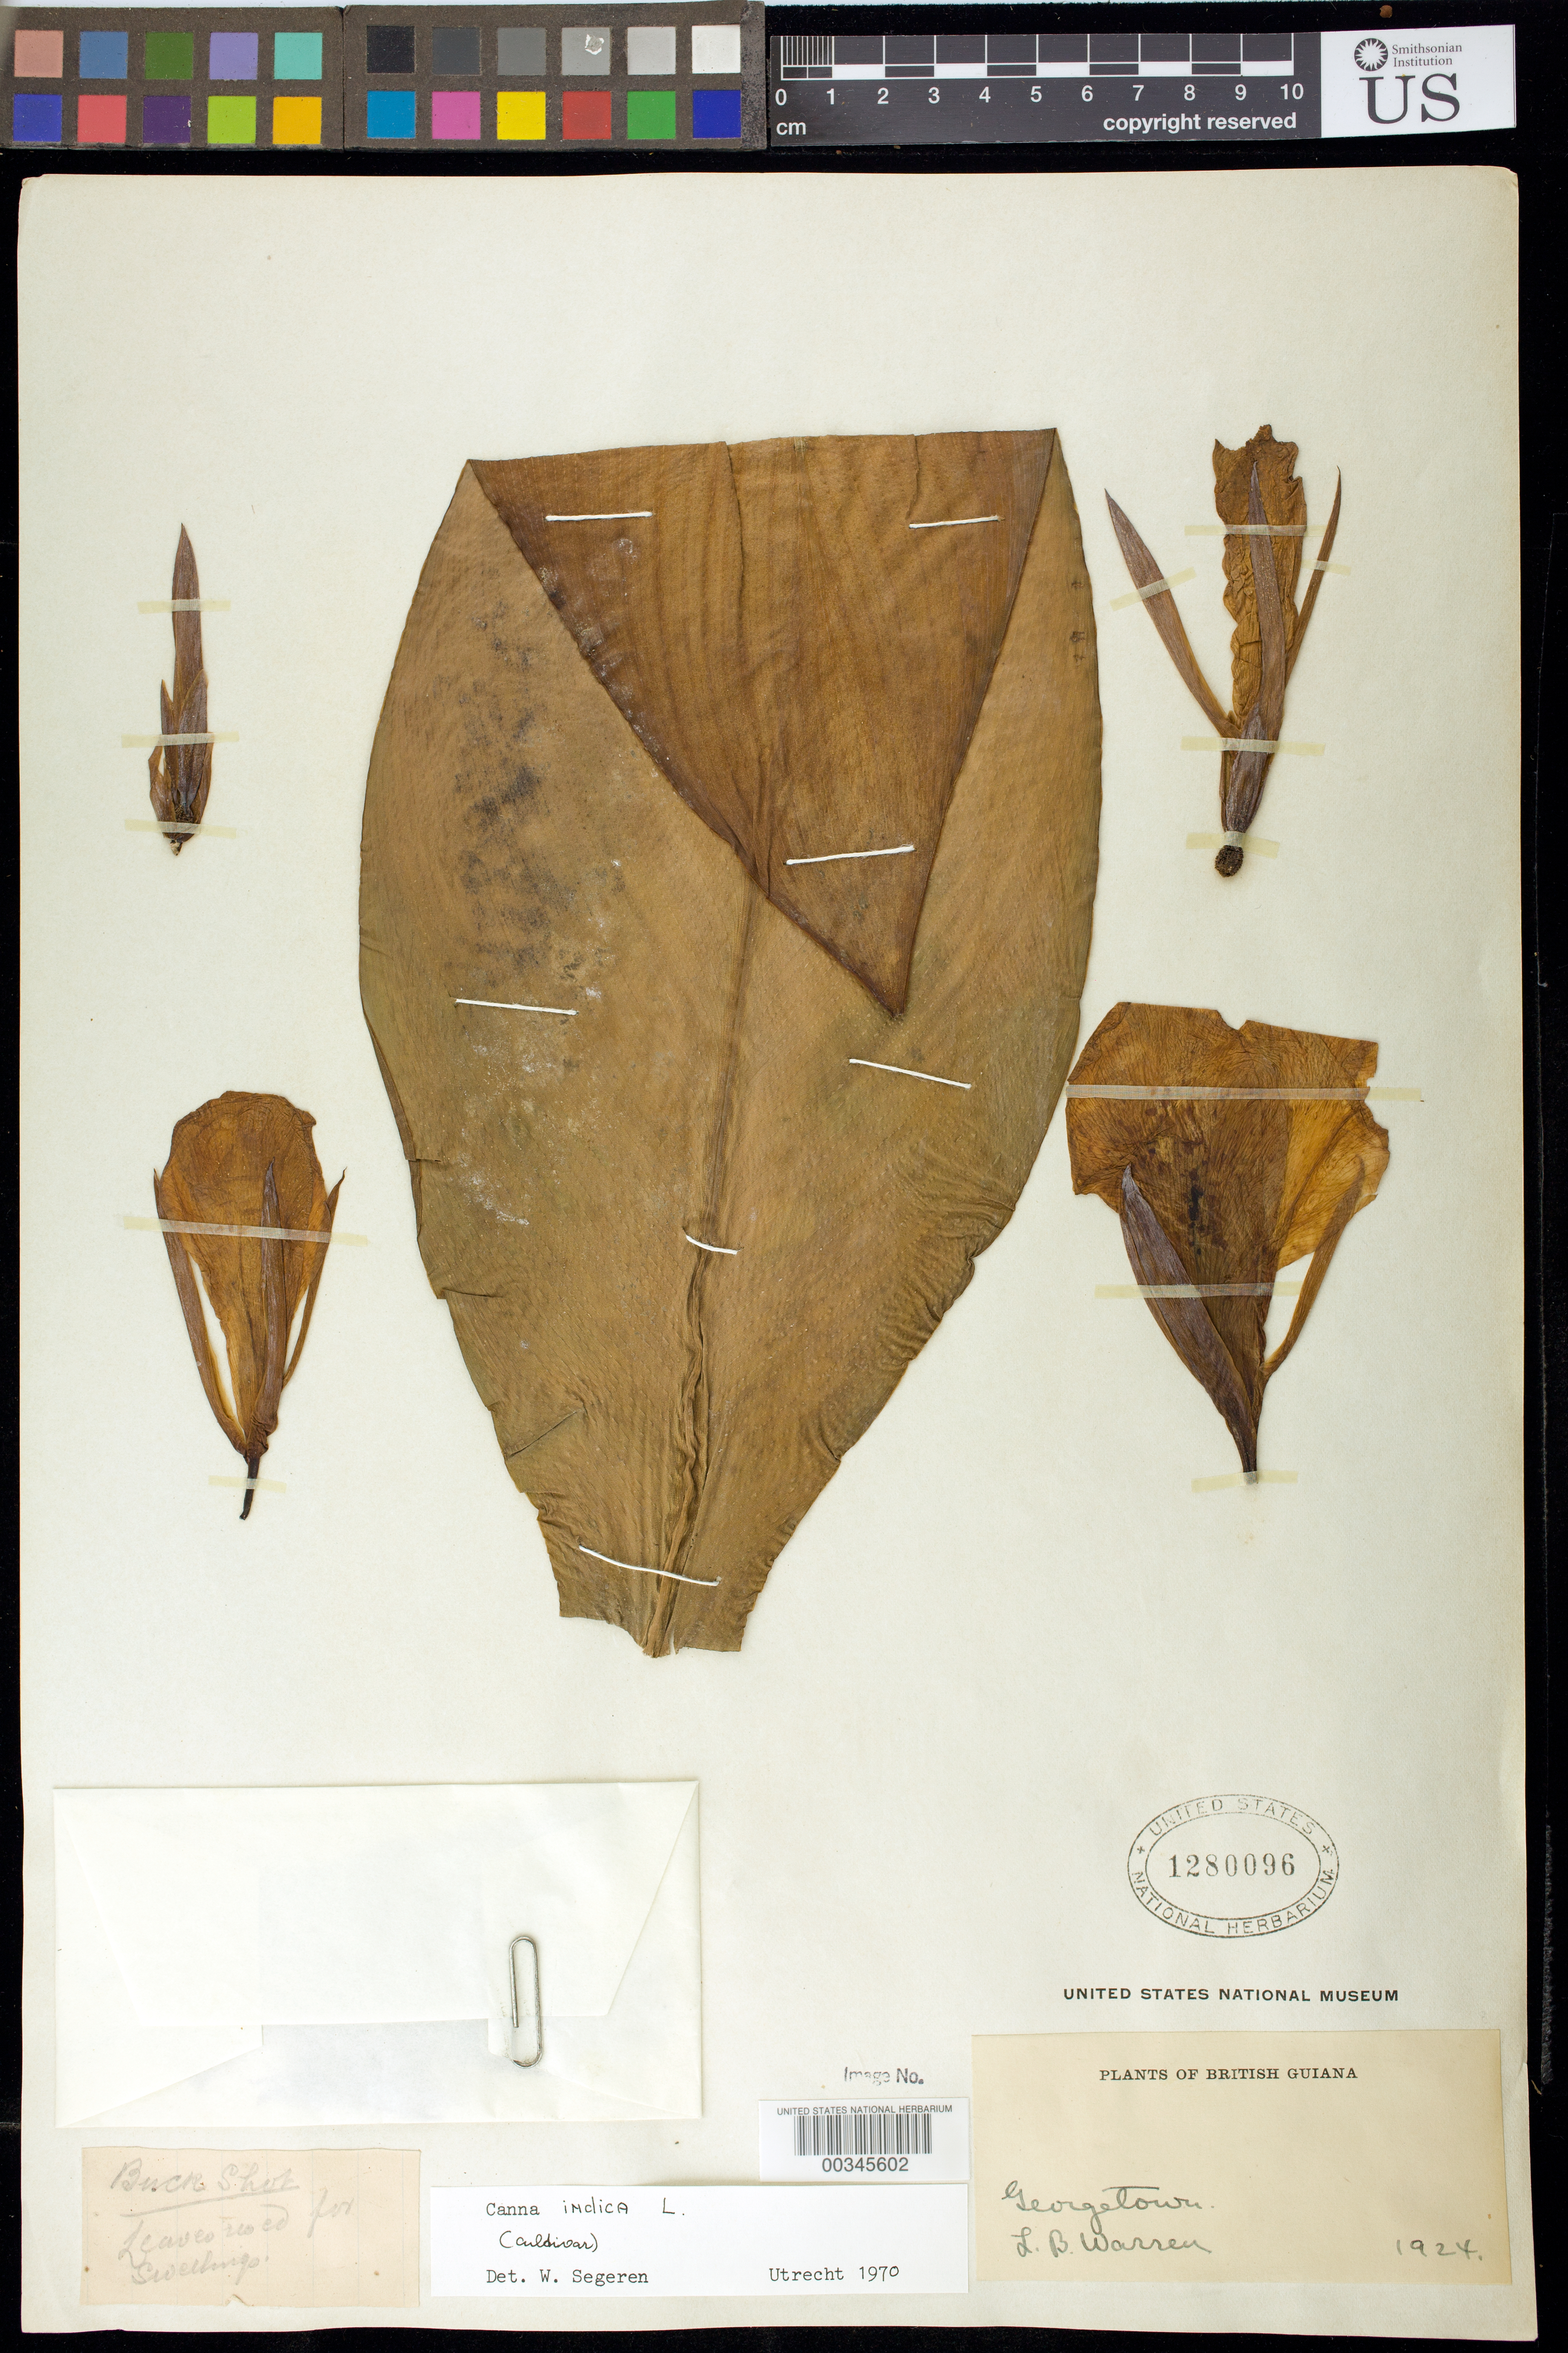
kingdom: Plantae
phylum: Tracheophyta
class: Liliopsida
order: Zingiberales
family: Cannaceae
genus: Canna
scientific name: Canna indica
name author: L.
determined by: Segeren, W.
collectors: L. Warren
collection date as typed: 1924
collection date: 1924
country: Guyana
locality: Georgetown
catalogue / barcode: US 1280096